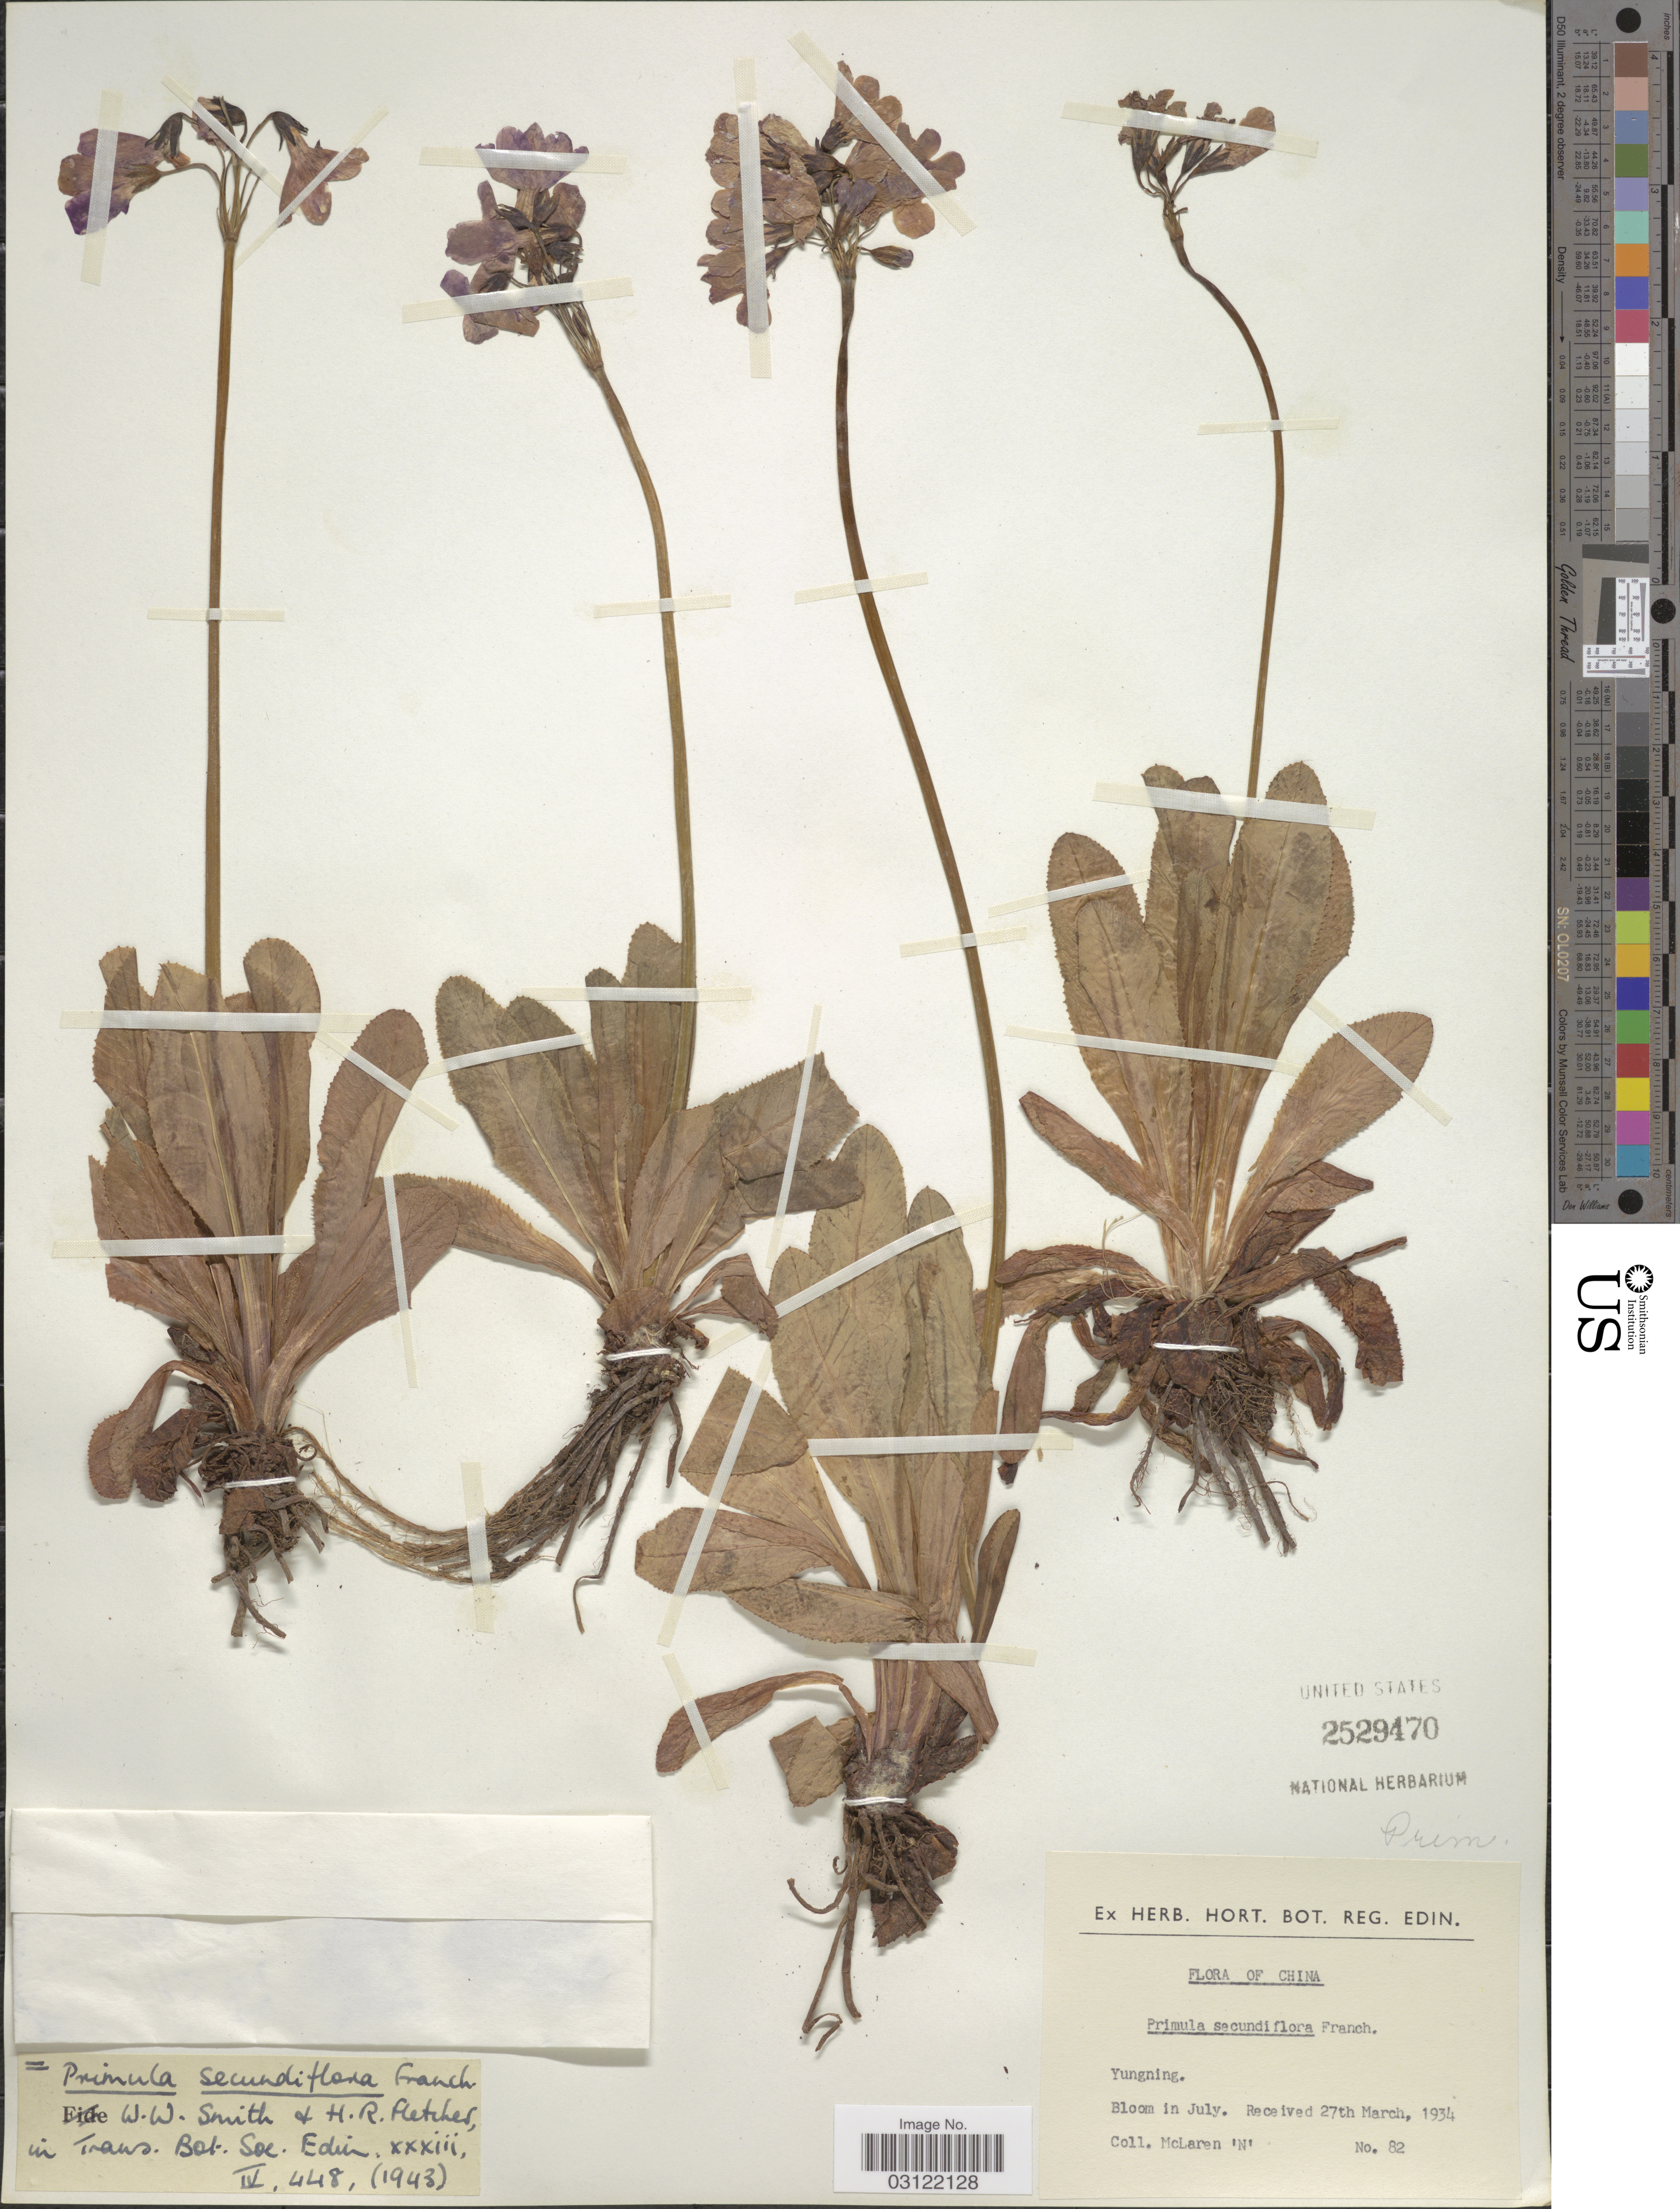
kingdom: Plantae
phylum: Tracheophyta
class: Magnoliopsida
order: Ericales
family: Primulaceae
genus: Primula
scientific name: Primula secundiflora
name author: Franch.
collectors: McLaren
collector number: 82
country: China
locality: Yungning.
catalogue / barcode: US 2529470